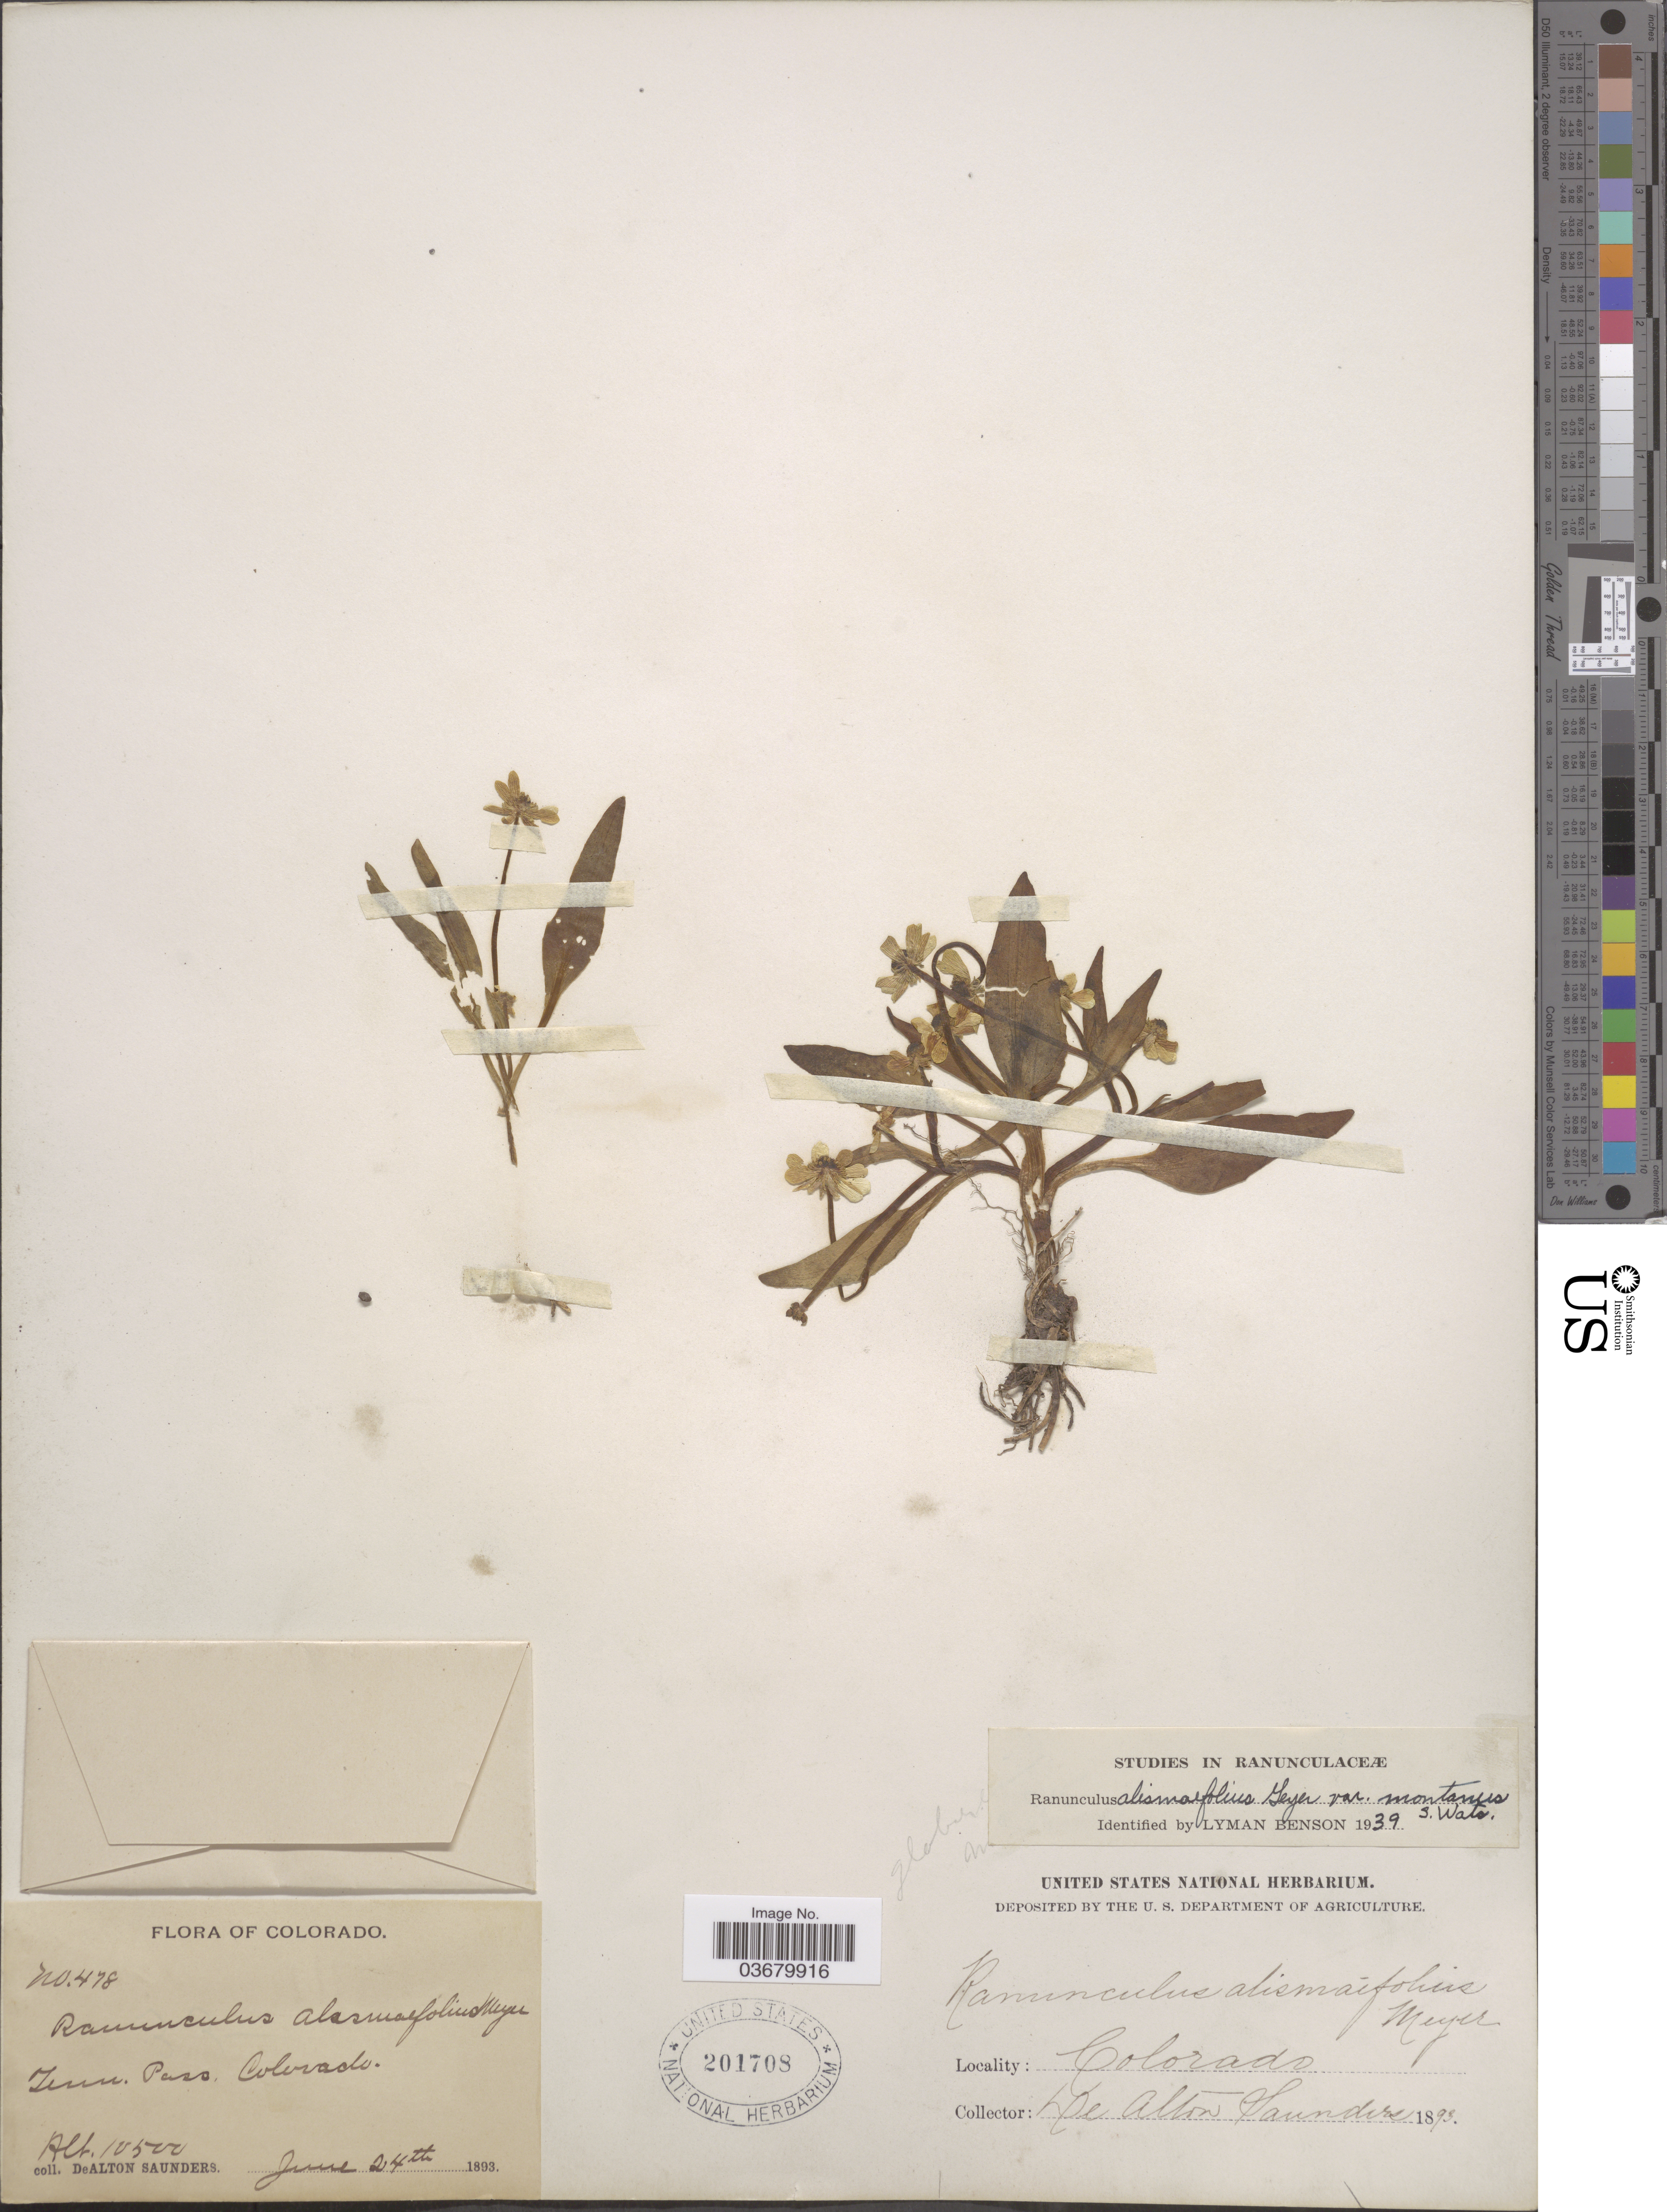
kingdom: Plantae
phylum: Tracheophyta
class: Magnoliopsida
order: Ranunculales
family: Ranunculaceae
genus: Ranunculus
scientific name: Ranunculus alismifolius var. montanus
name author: S. Watson in C. King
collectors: D. A. Saunders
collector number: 478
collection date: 1893-06-24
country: United States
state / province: Colorado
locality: Tenn. Pass.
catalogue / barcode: US 201708